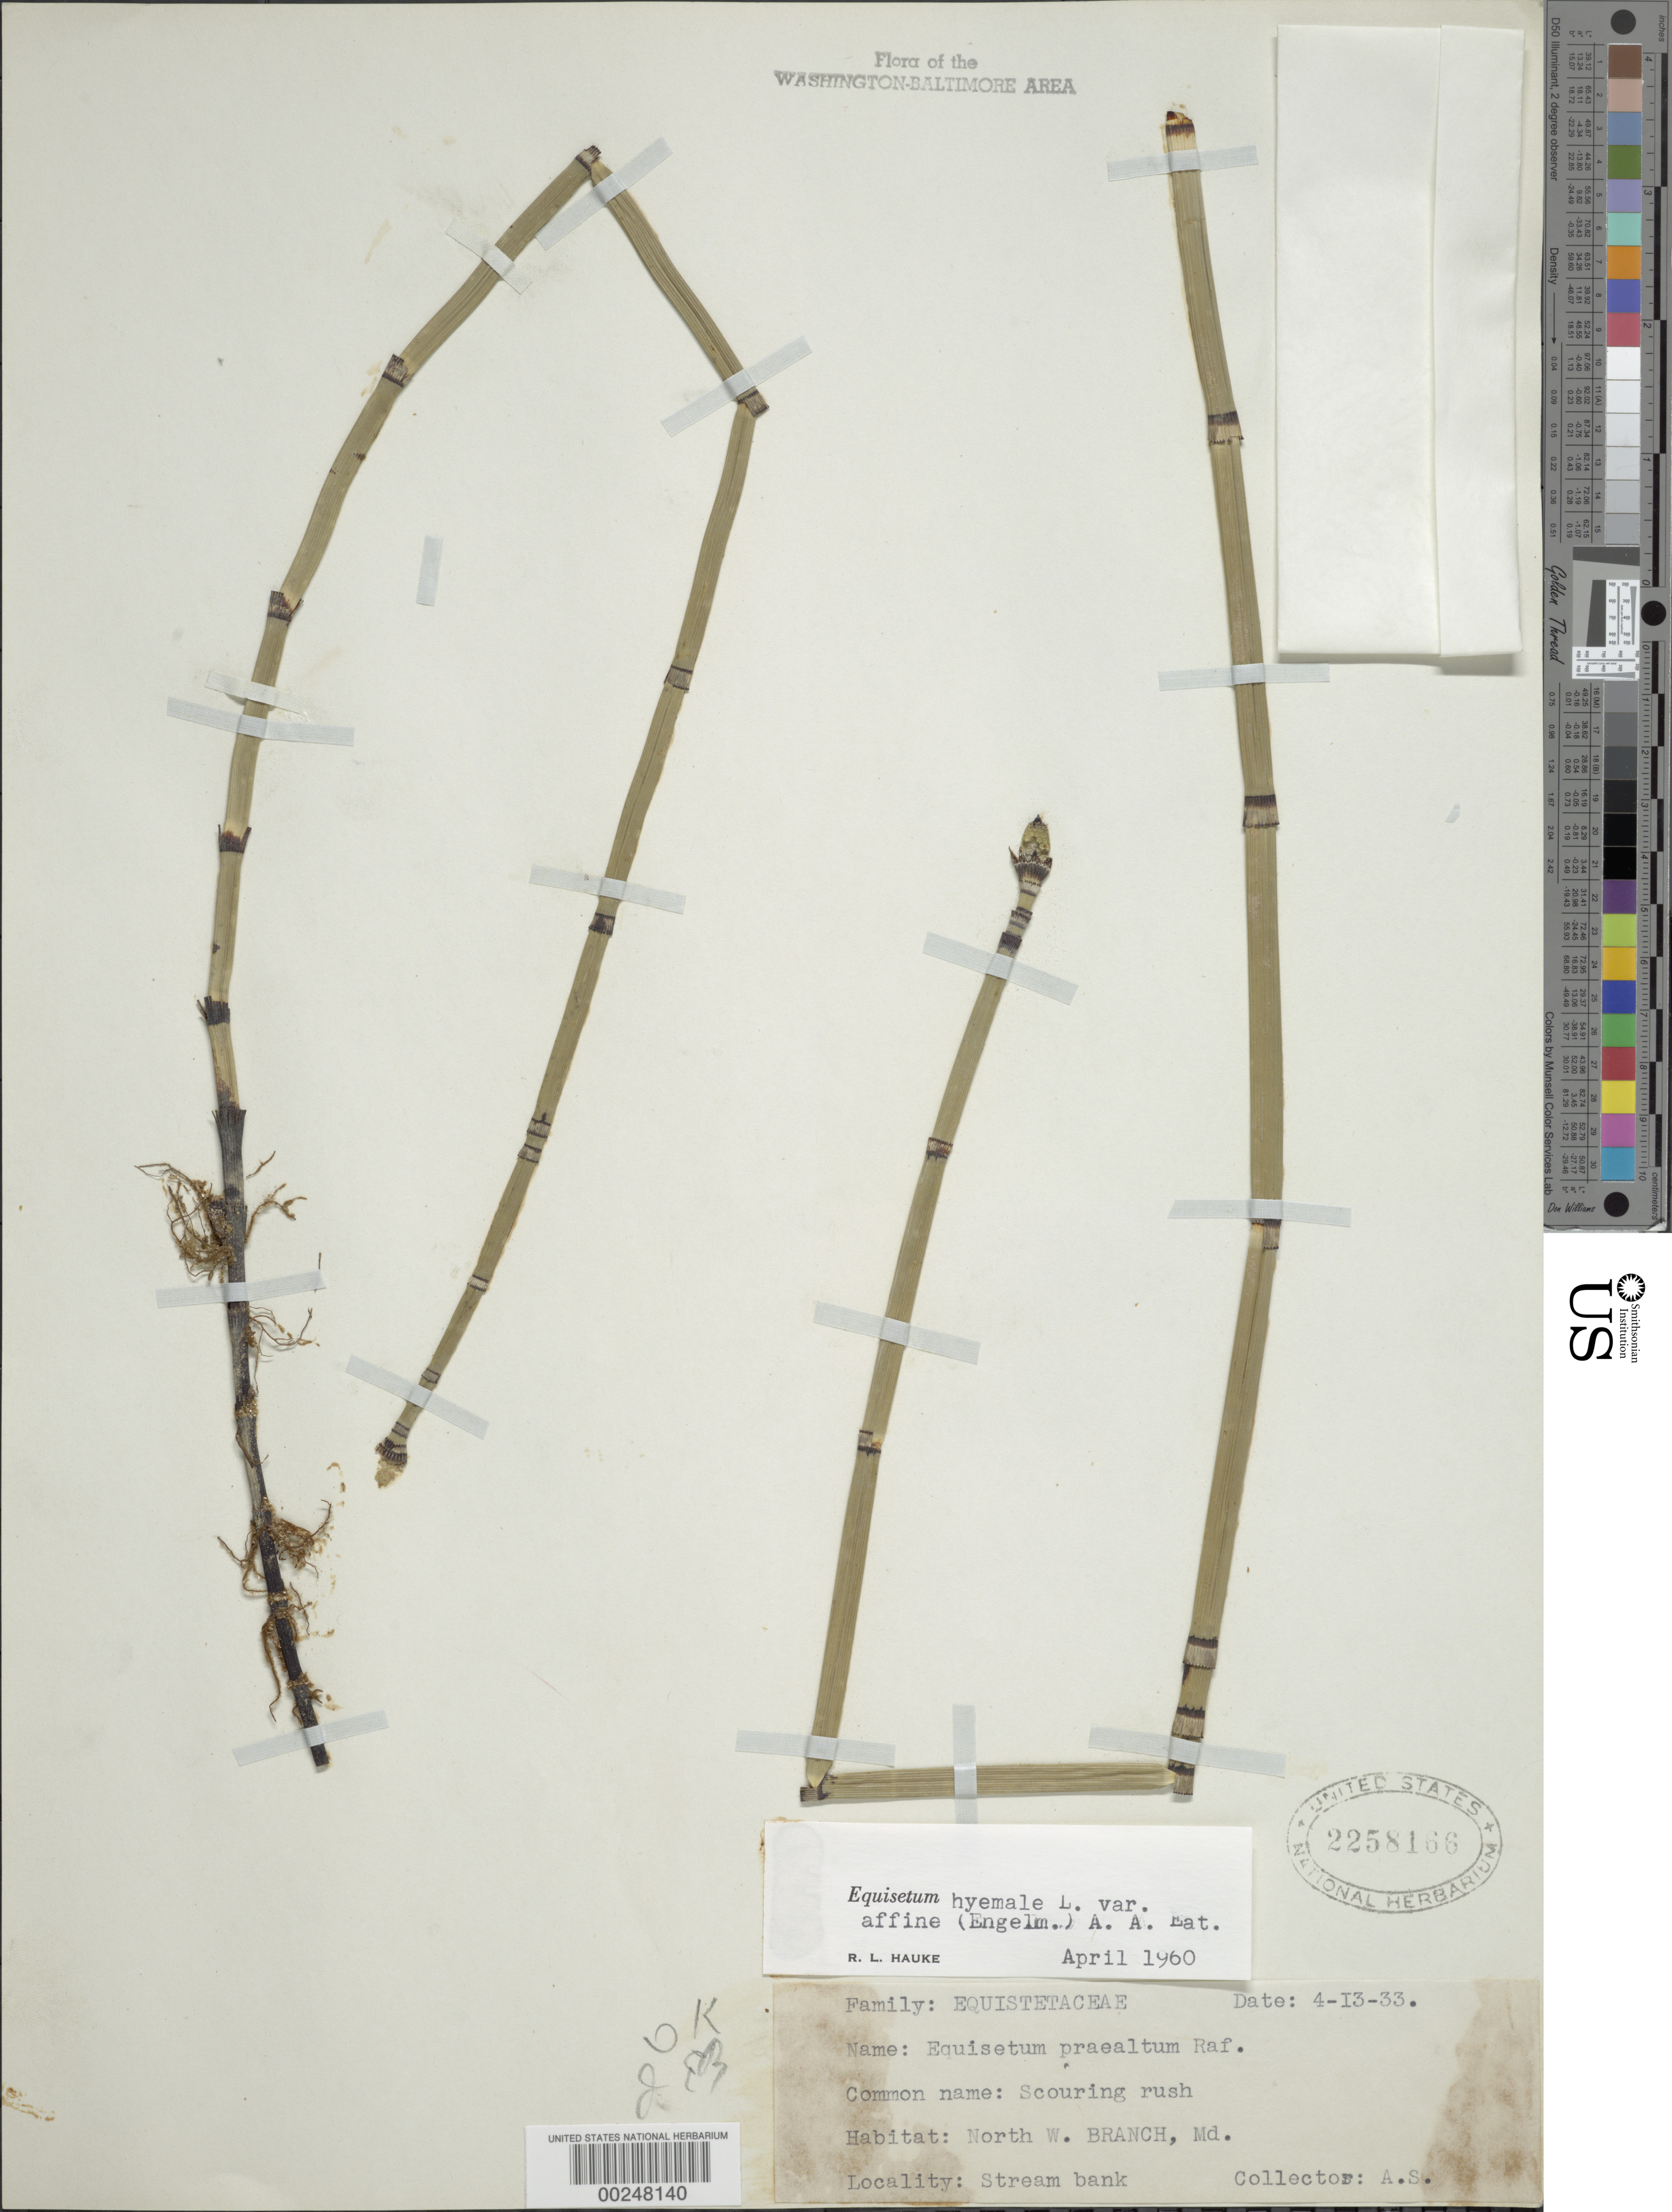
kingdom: Plantae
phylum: Tracheophyta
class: Polypodiopsida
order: Equisetales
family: Equisetaceae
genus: Equisetum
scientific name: Equisetum fluviatile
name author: L.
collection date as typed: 13 Apr 1933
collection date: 1933-04-13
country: United States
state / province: Maryland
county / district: Prince George's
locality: Northwest Branch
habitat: Stream bank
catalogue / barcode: US 2258166